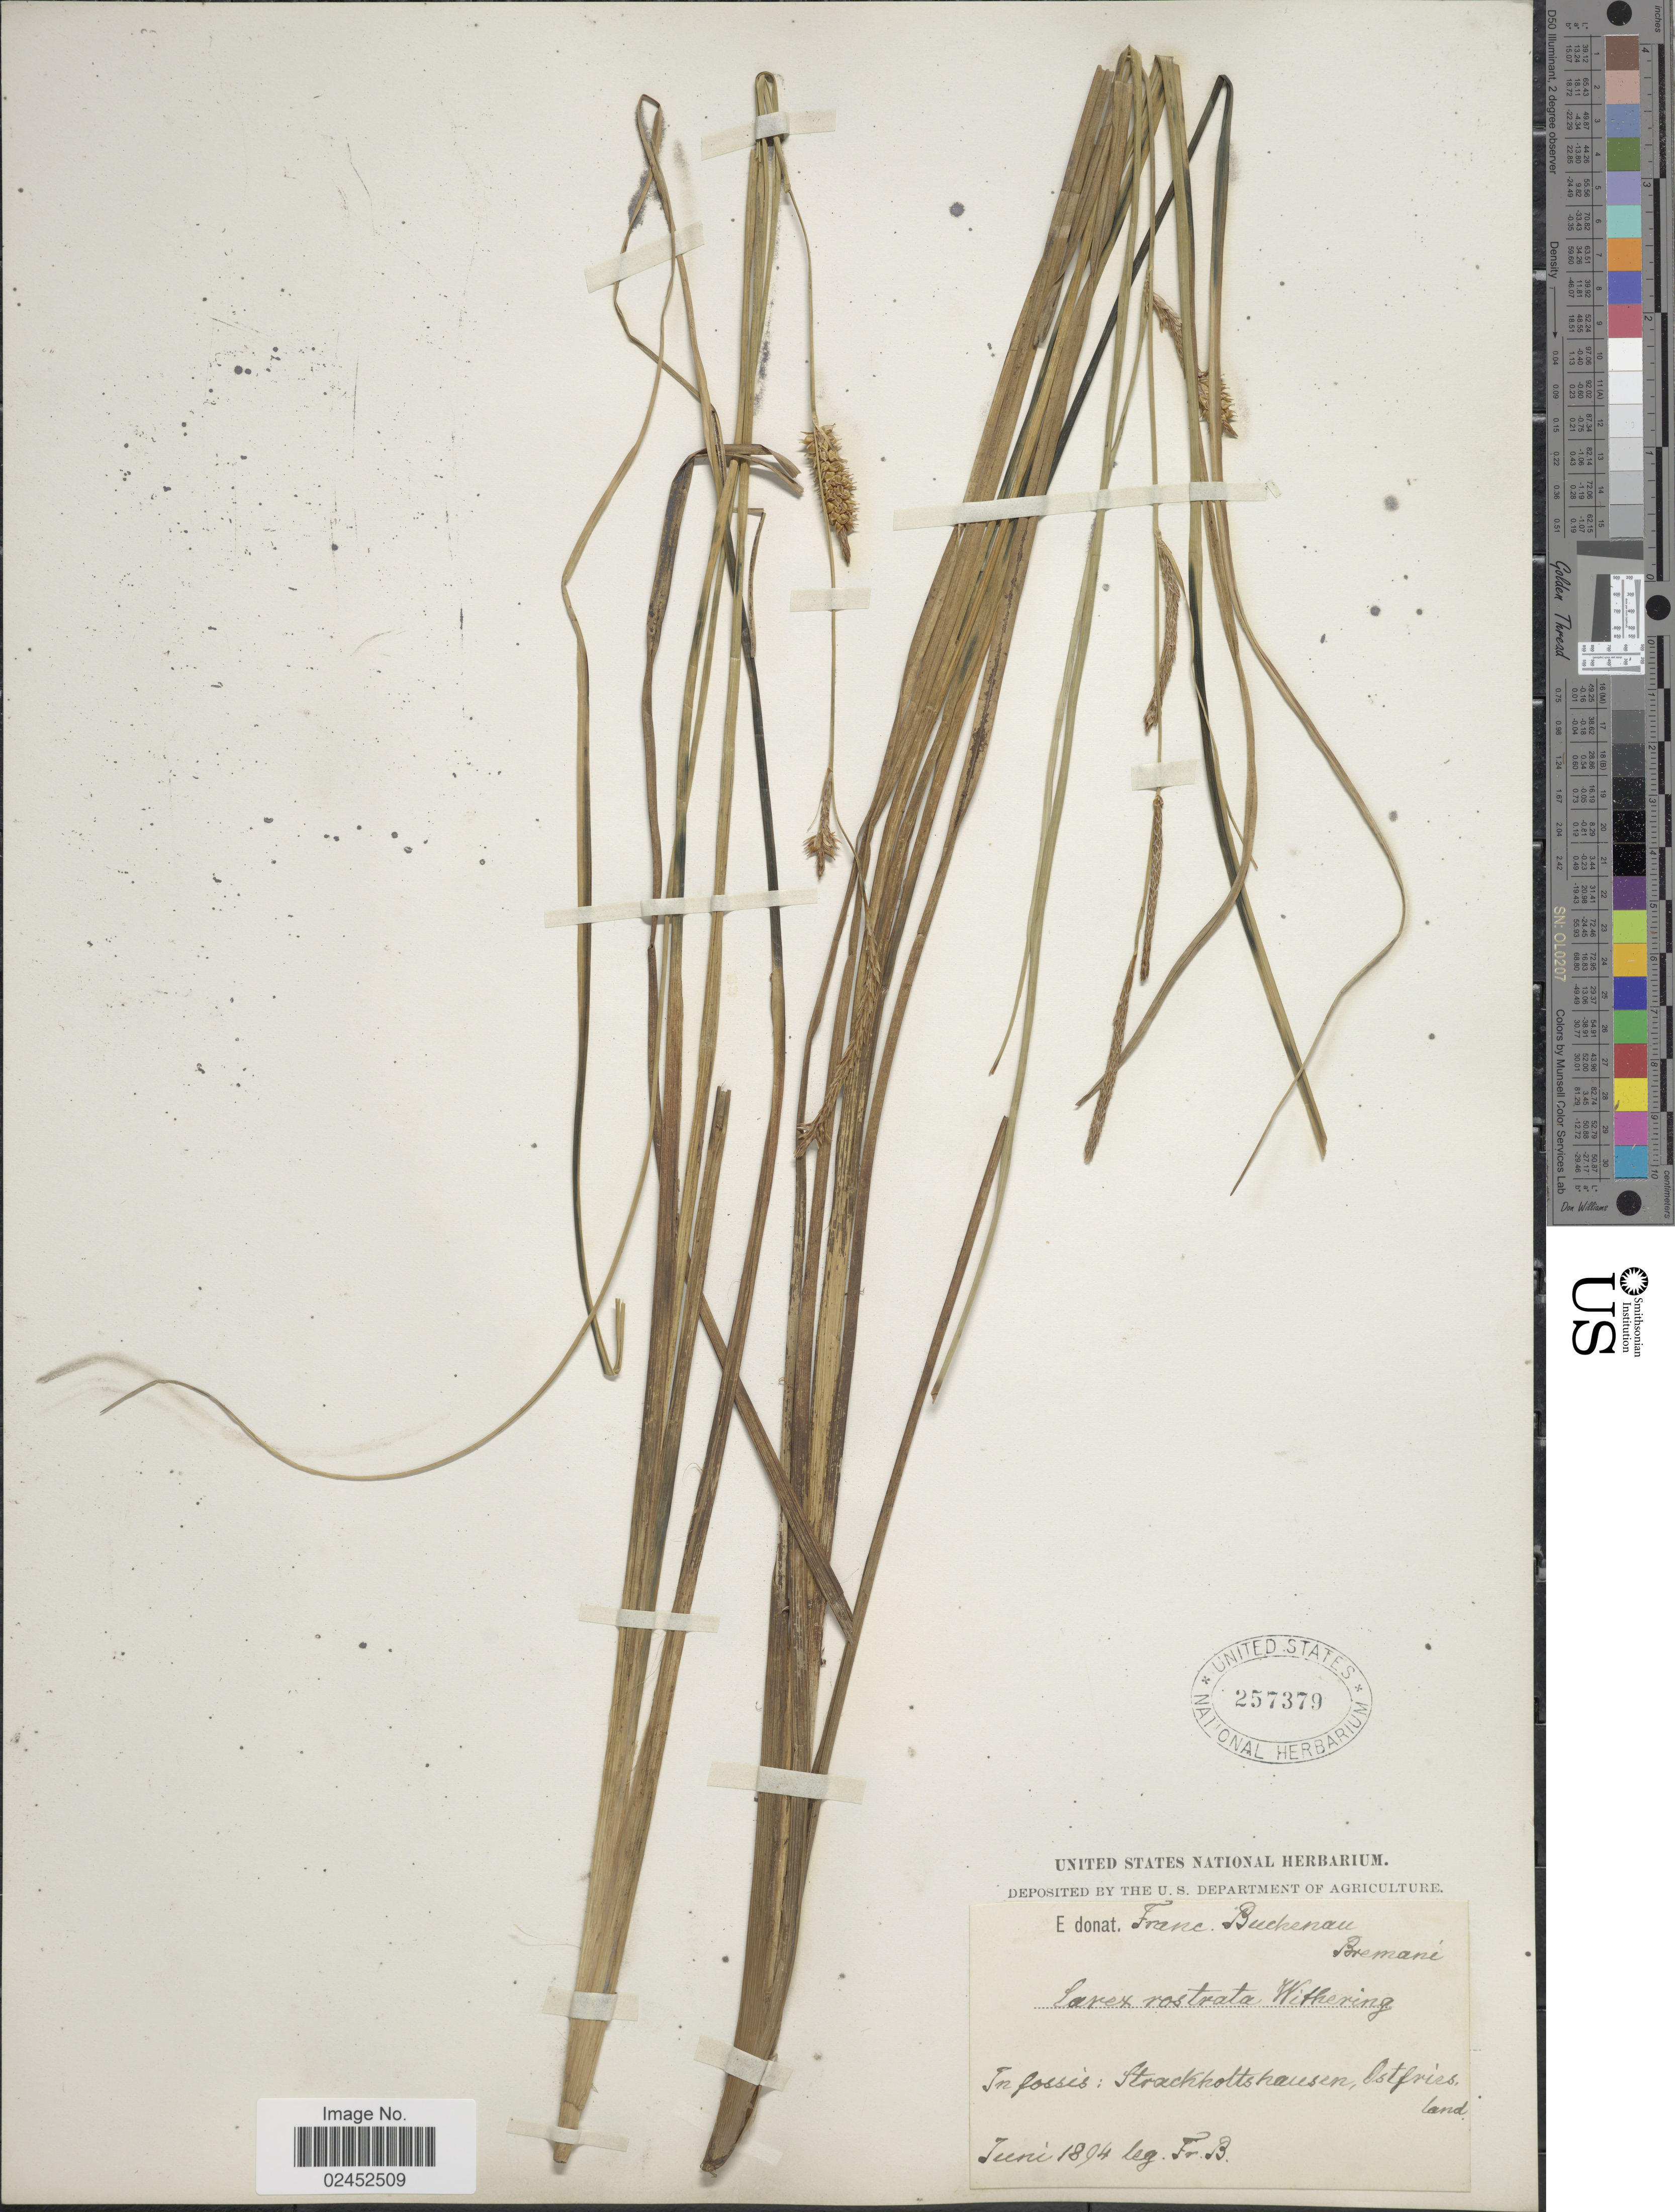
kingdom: Plantae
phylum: Tracheophyta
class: Liliopsida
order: Poales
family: Cyperaceae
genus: Carex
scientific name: Carex rostrata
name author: Stokes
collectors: F. Buchenau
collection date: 1894-06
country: Germany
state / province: Bremen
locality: Bremani, In fossis: Strackhotthausen, Ostfriesland. [interpreted]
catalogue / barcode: US 257379